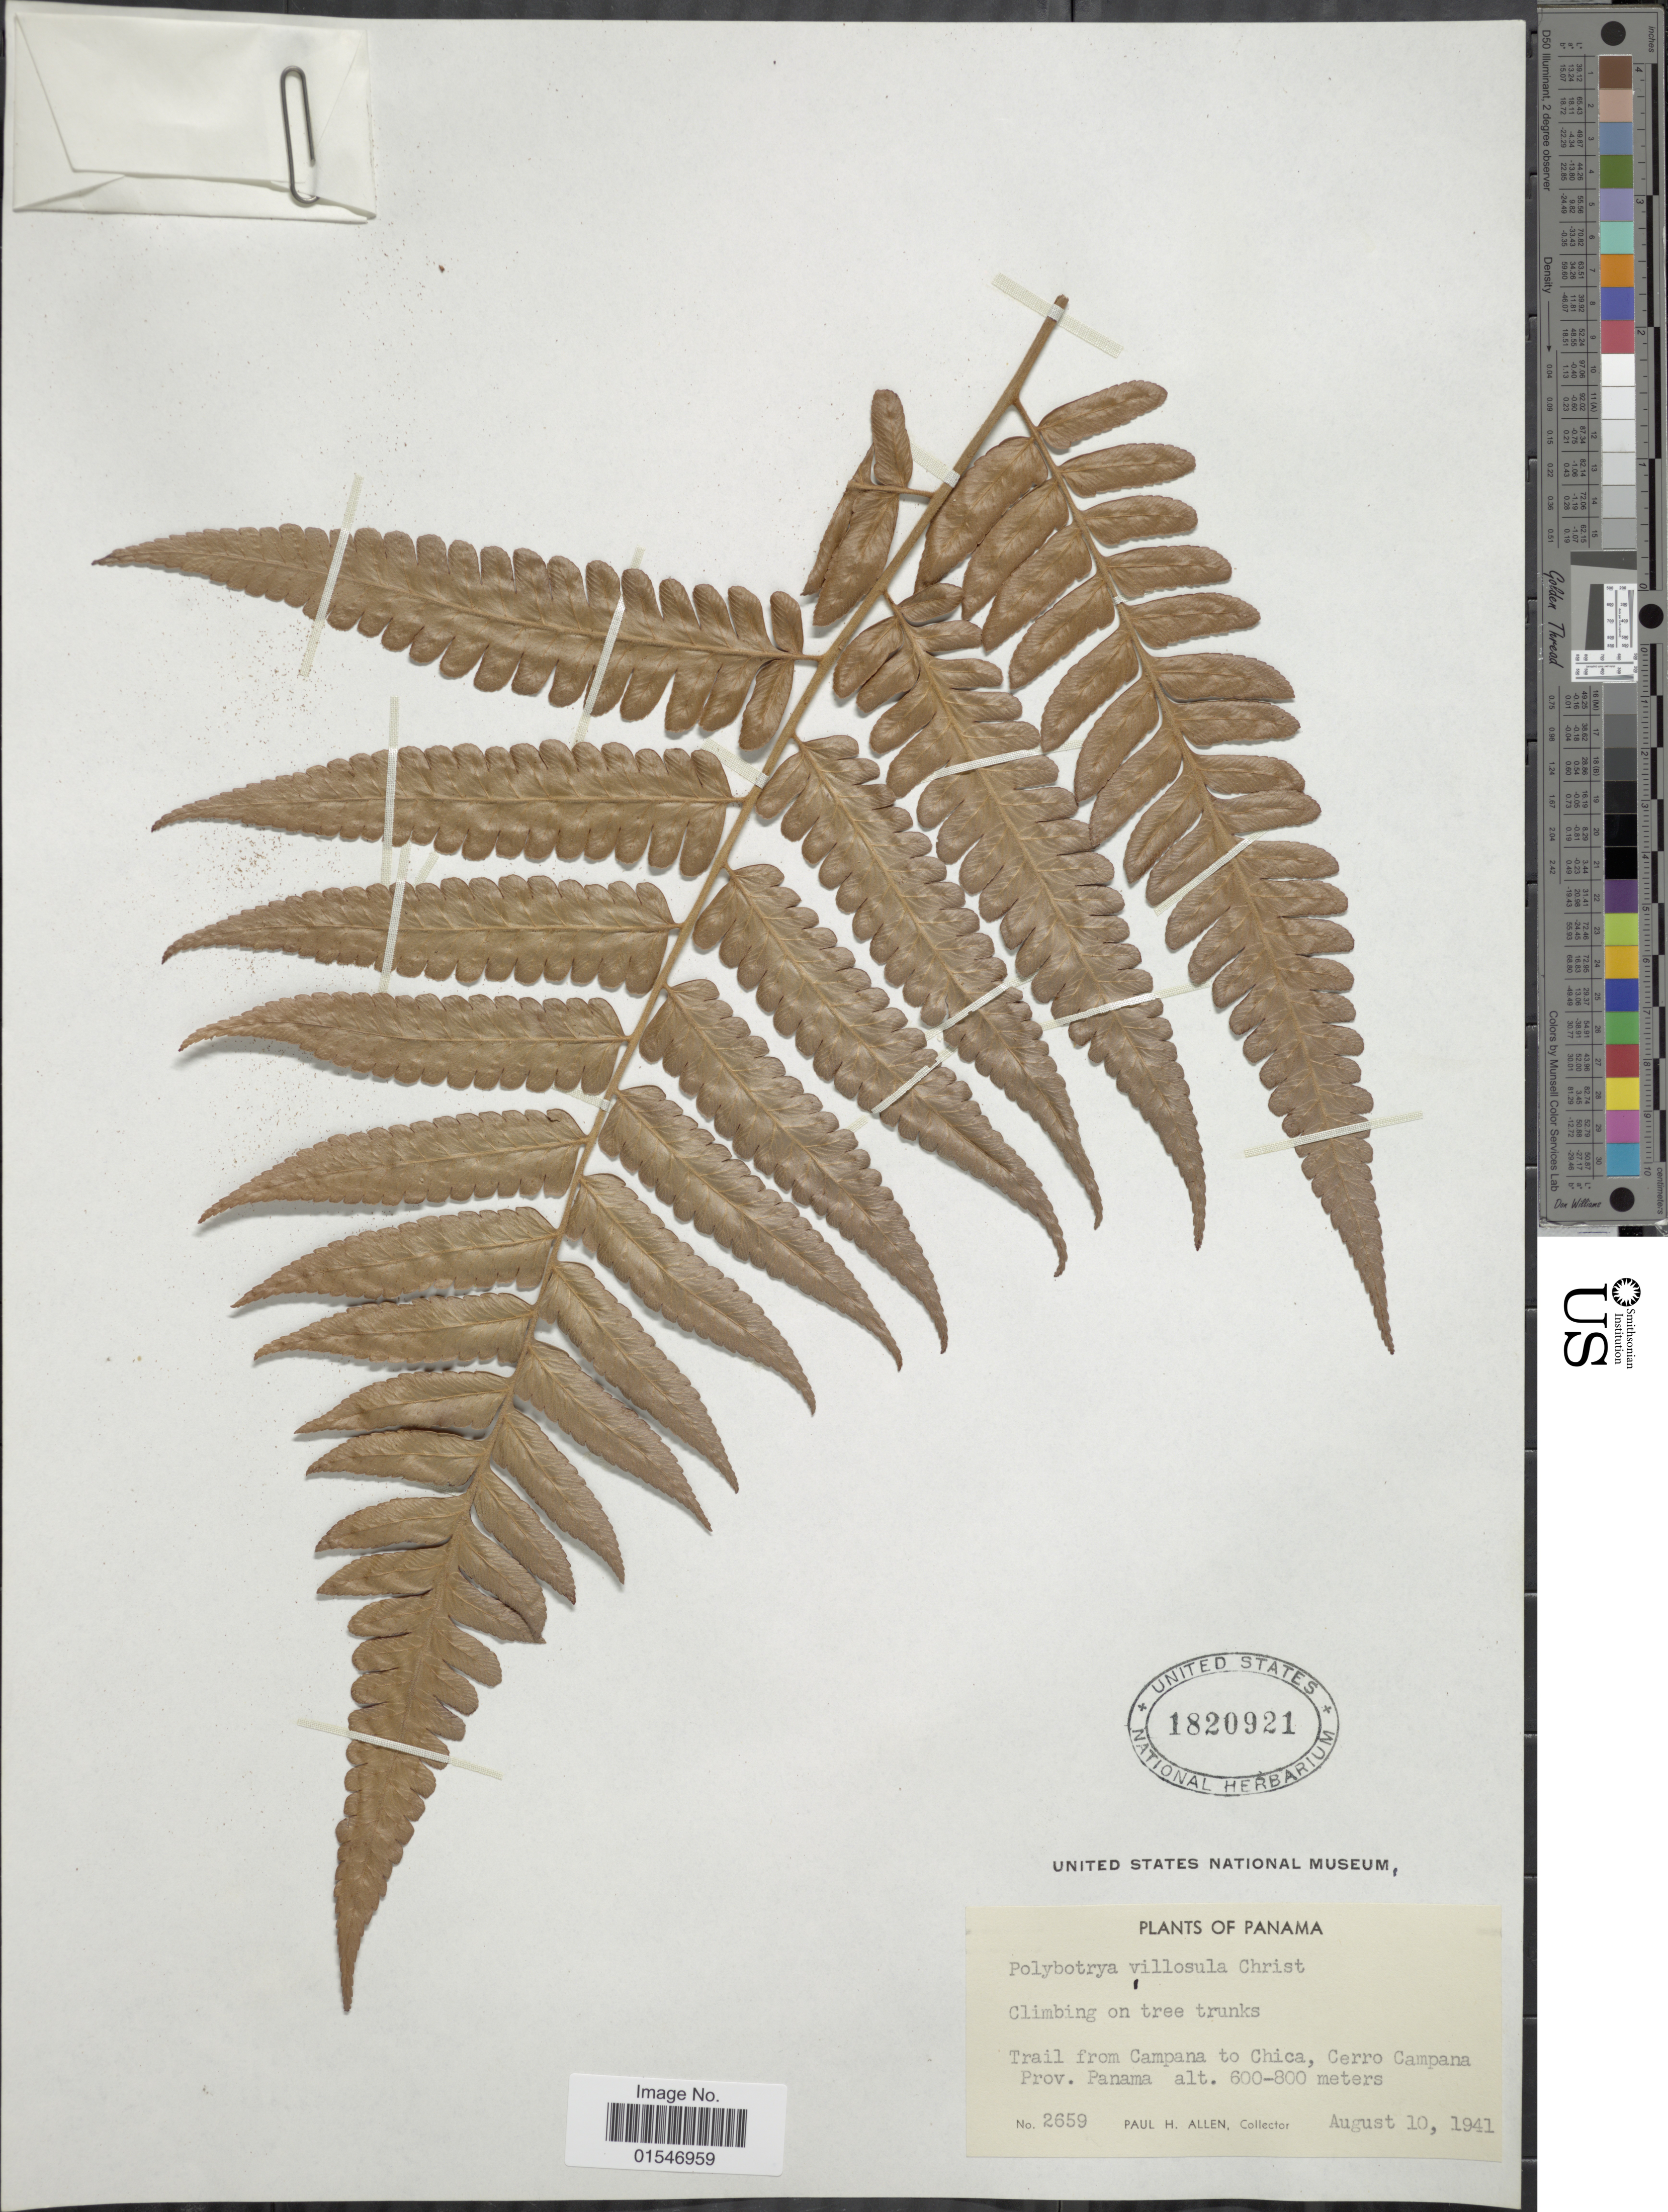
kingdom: Plantae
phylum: Tracheophyta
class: Polypodiopsida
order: Polypodiales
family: Dryopteridaceae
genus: Polybotrya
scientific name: Polybotrya caudata f. caudata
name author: Kunze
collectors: P. H. Allen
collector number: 2659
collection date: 1941-08-10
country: Panama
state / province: Panamá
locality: Panama, Trail from Campana to Chica, Cerro Campana, Prov. Panama.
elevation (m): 600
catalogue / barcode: US 1820921